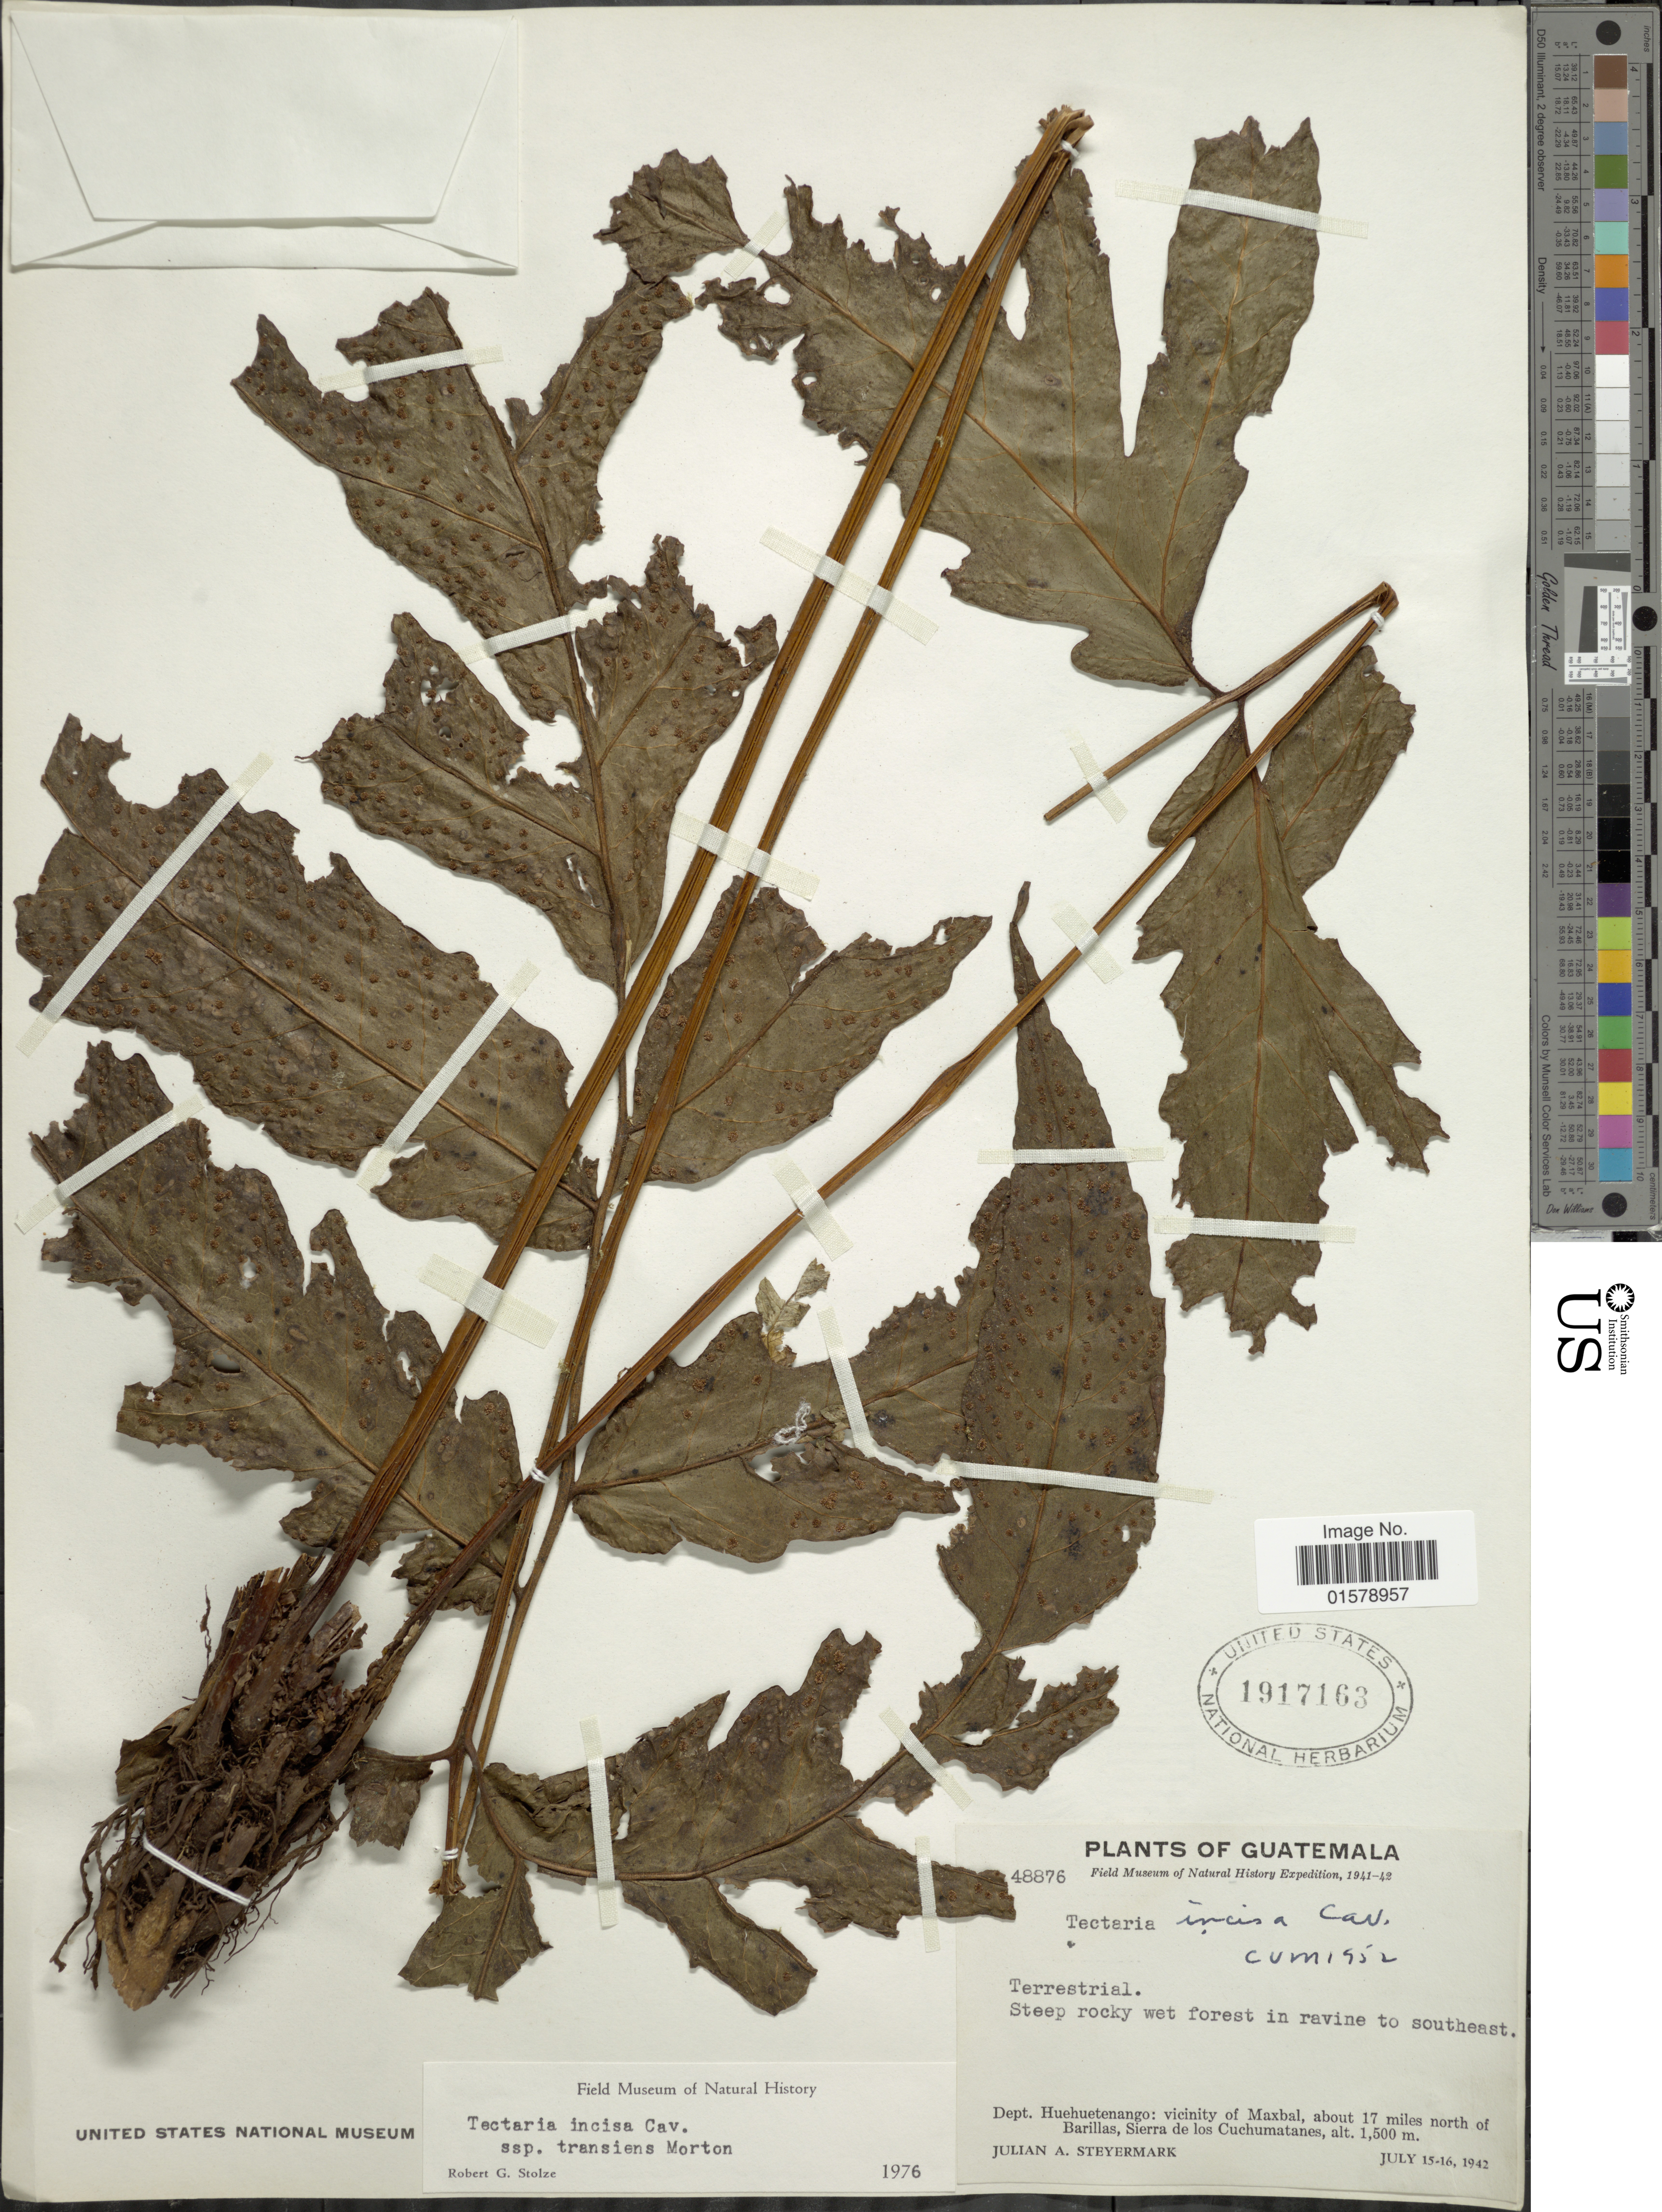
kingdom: Plantae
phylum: Tracheophyta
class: Polypodiopsida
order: Polypodiales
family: Tectariaceae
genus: Tectaria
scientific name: Tectaria transiens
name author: (C.V. Morton) A.R. Sm.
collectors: J. Steyermark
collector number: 48876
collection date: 1942-07-15/1942-07-16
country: Guatemala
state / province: Huehuetenango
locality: Vicinity of Maxbal, about 17 miles north of Barillas, Sierra de los Cuchumatanes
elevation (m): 1500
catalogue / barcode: US 1917163